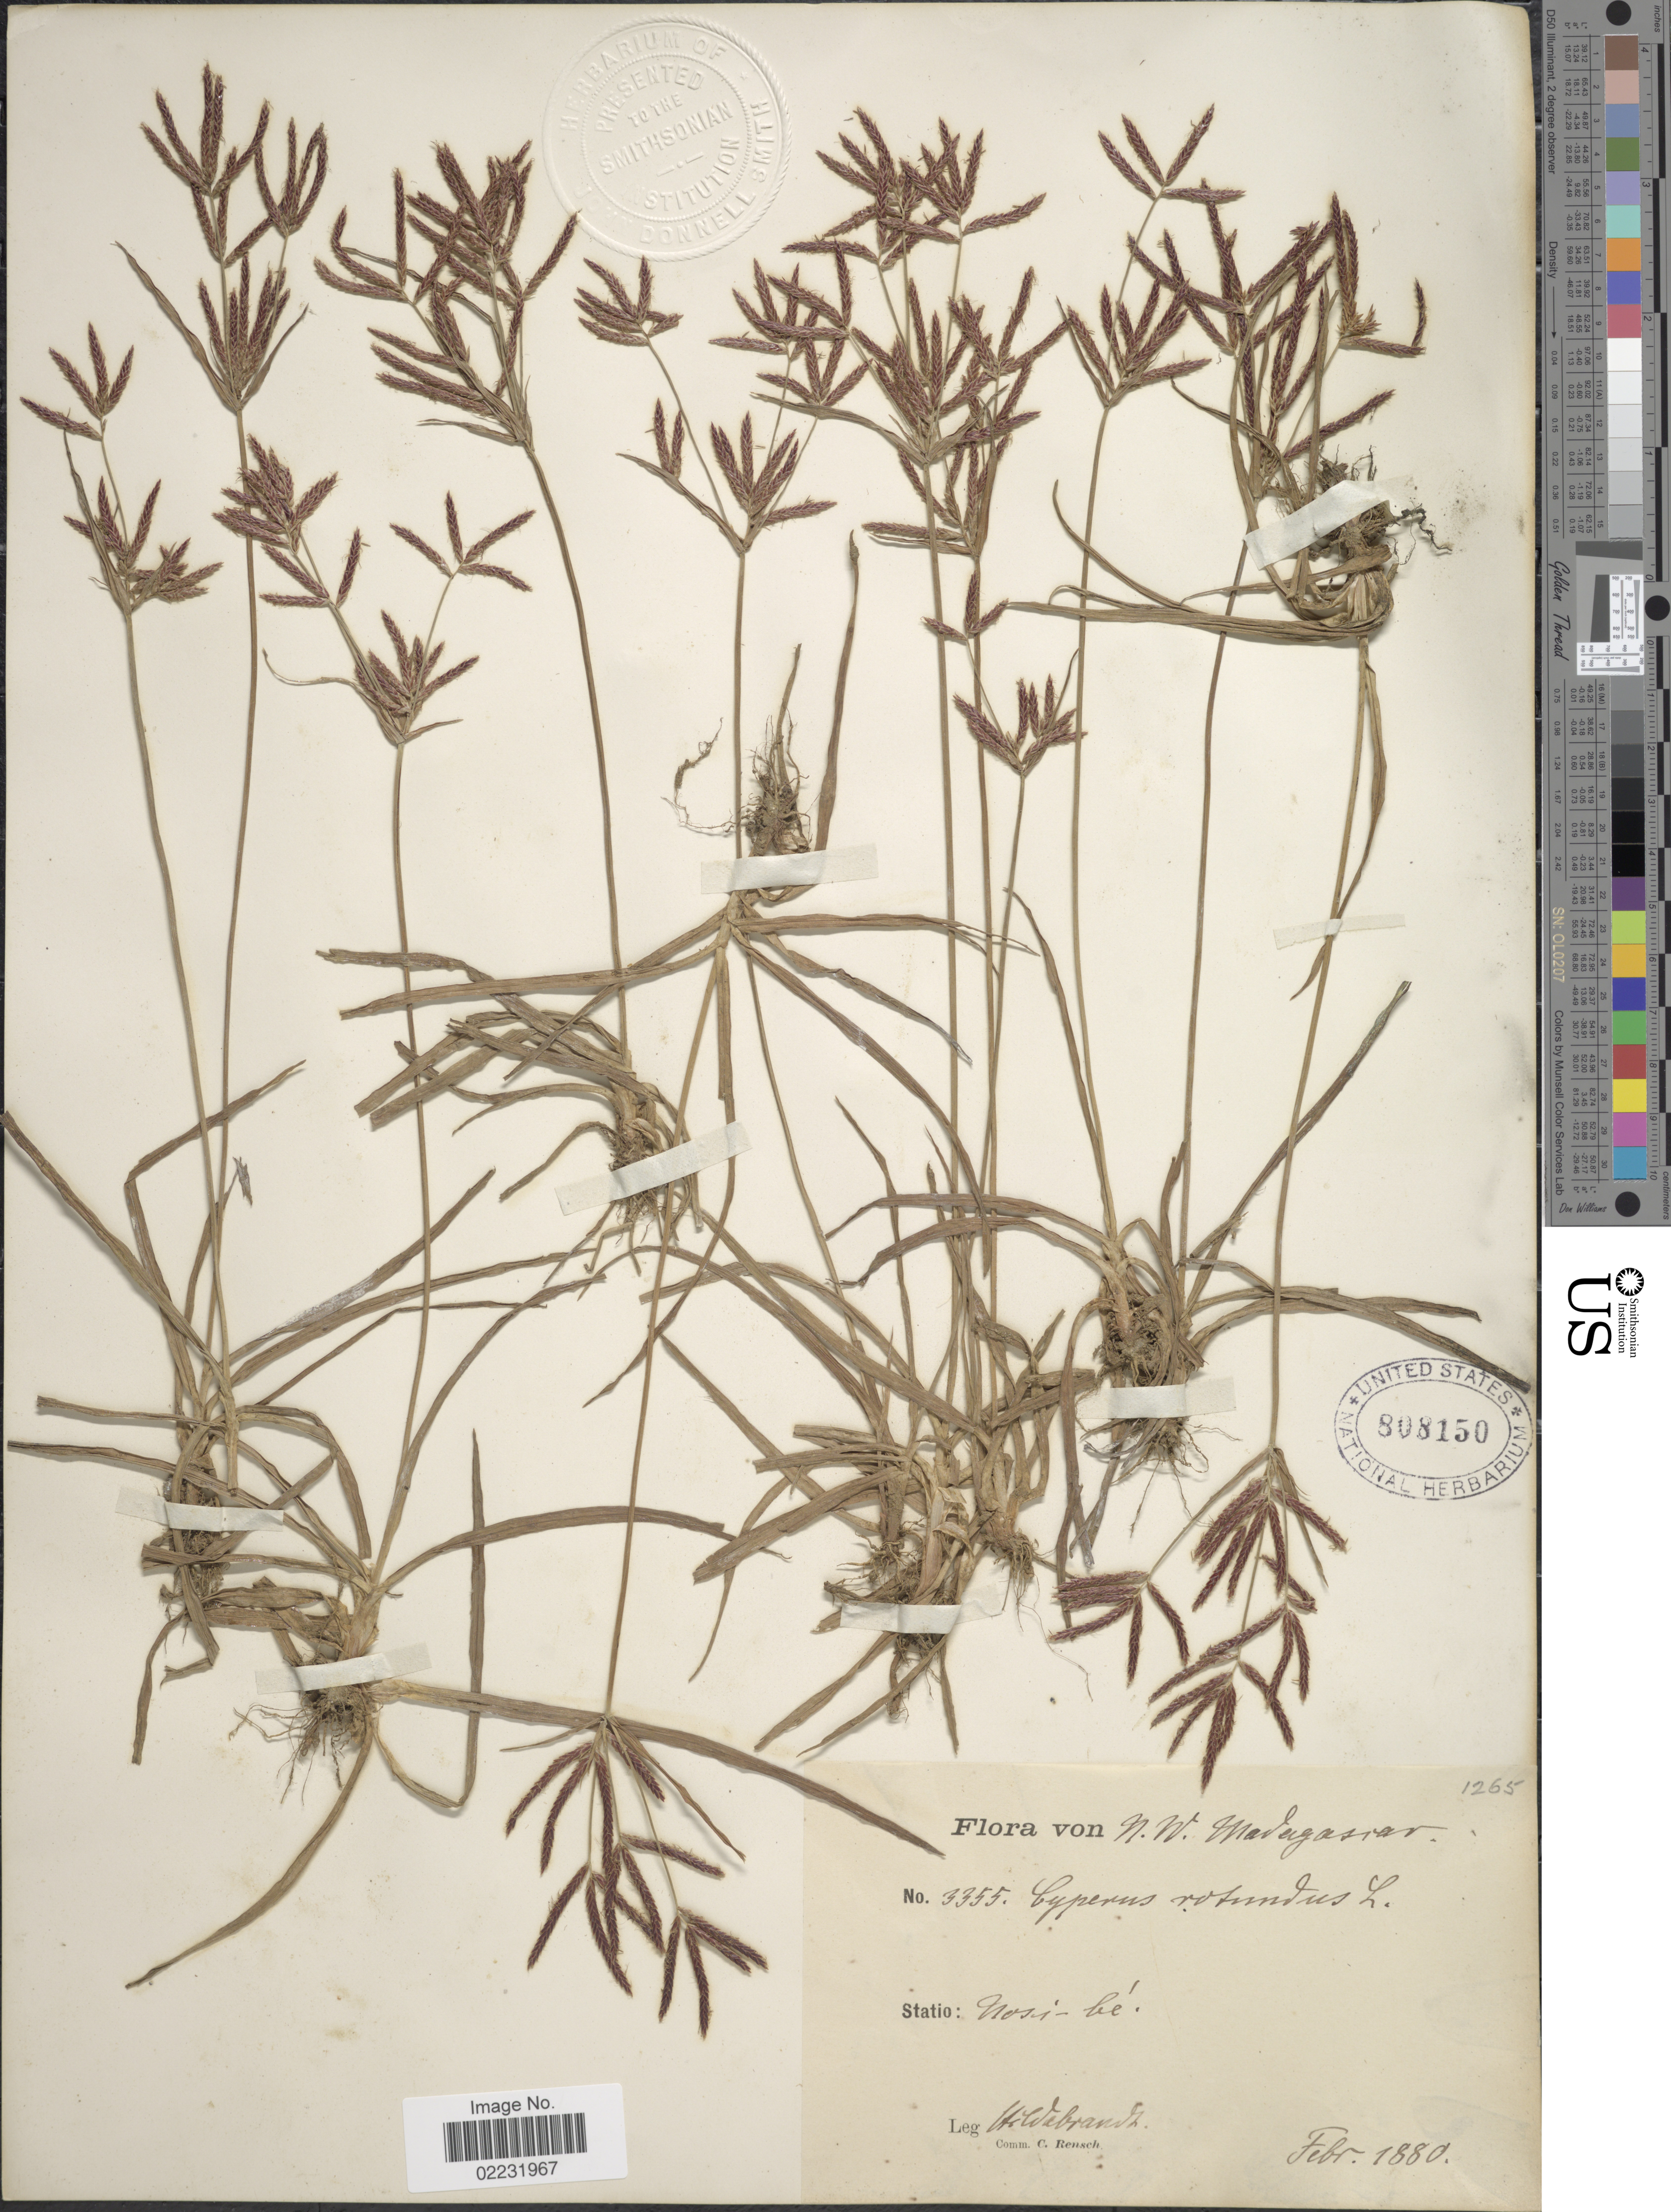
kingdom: Plantae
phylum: Tracheophyta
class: Liliopsida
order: Poales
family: Cyperaceae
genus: Cyperus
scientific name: Cyperus rotundus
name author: L.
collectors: J. Hildebrandt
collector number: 3355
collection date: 1880-02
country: Madagascar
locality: N.W. Madagascar, Nosi-be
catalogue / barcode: US 808150